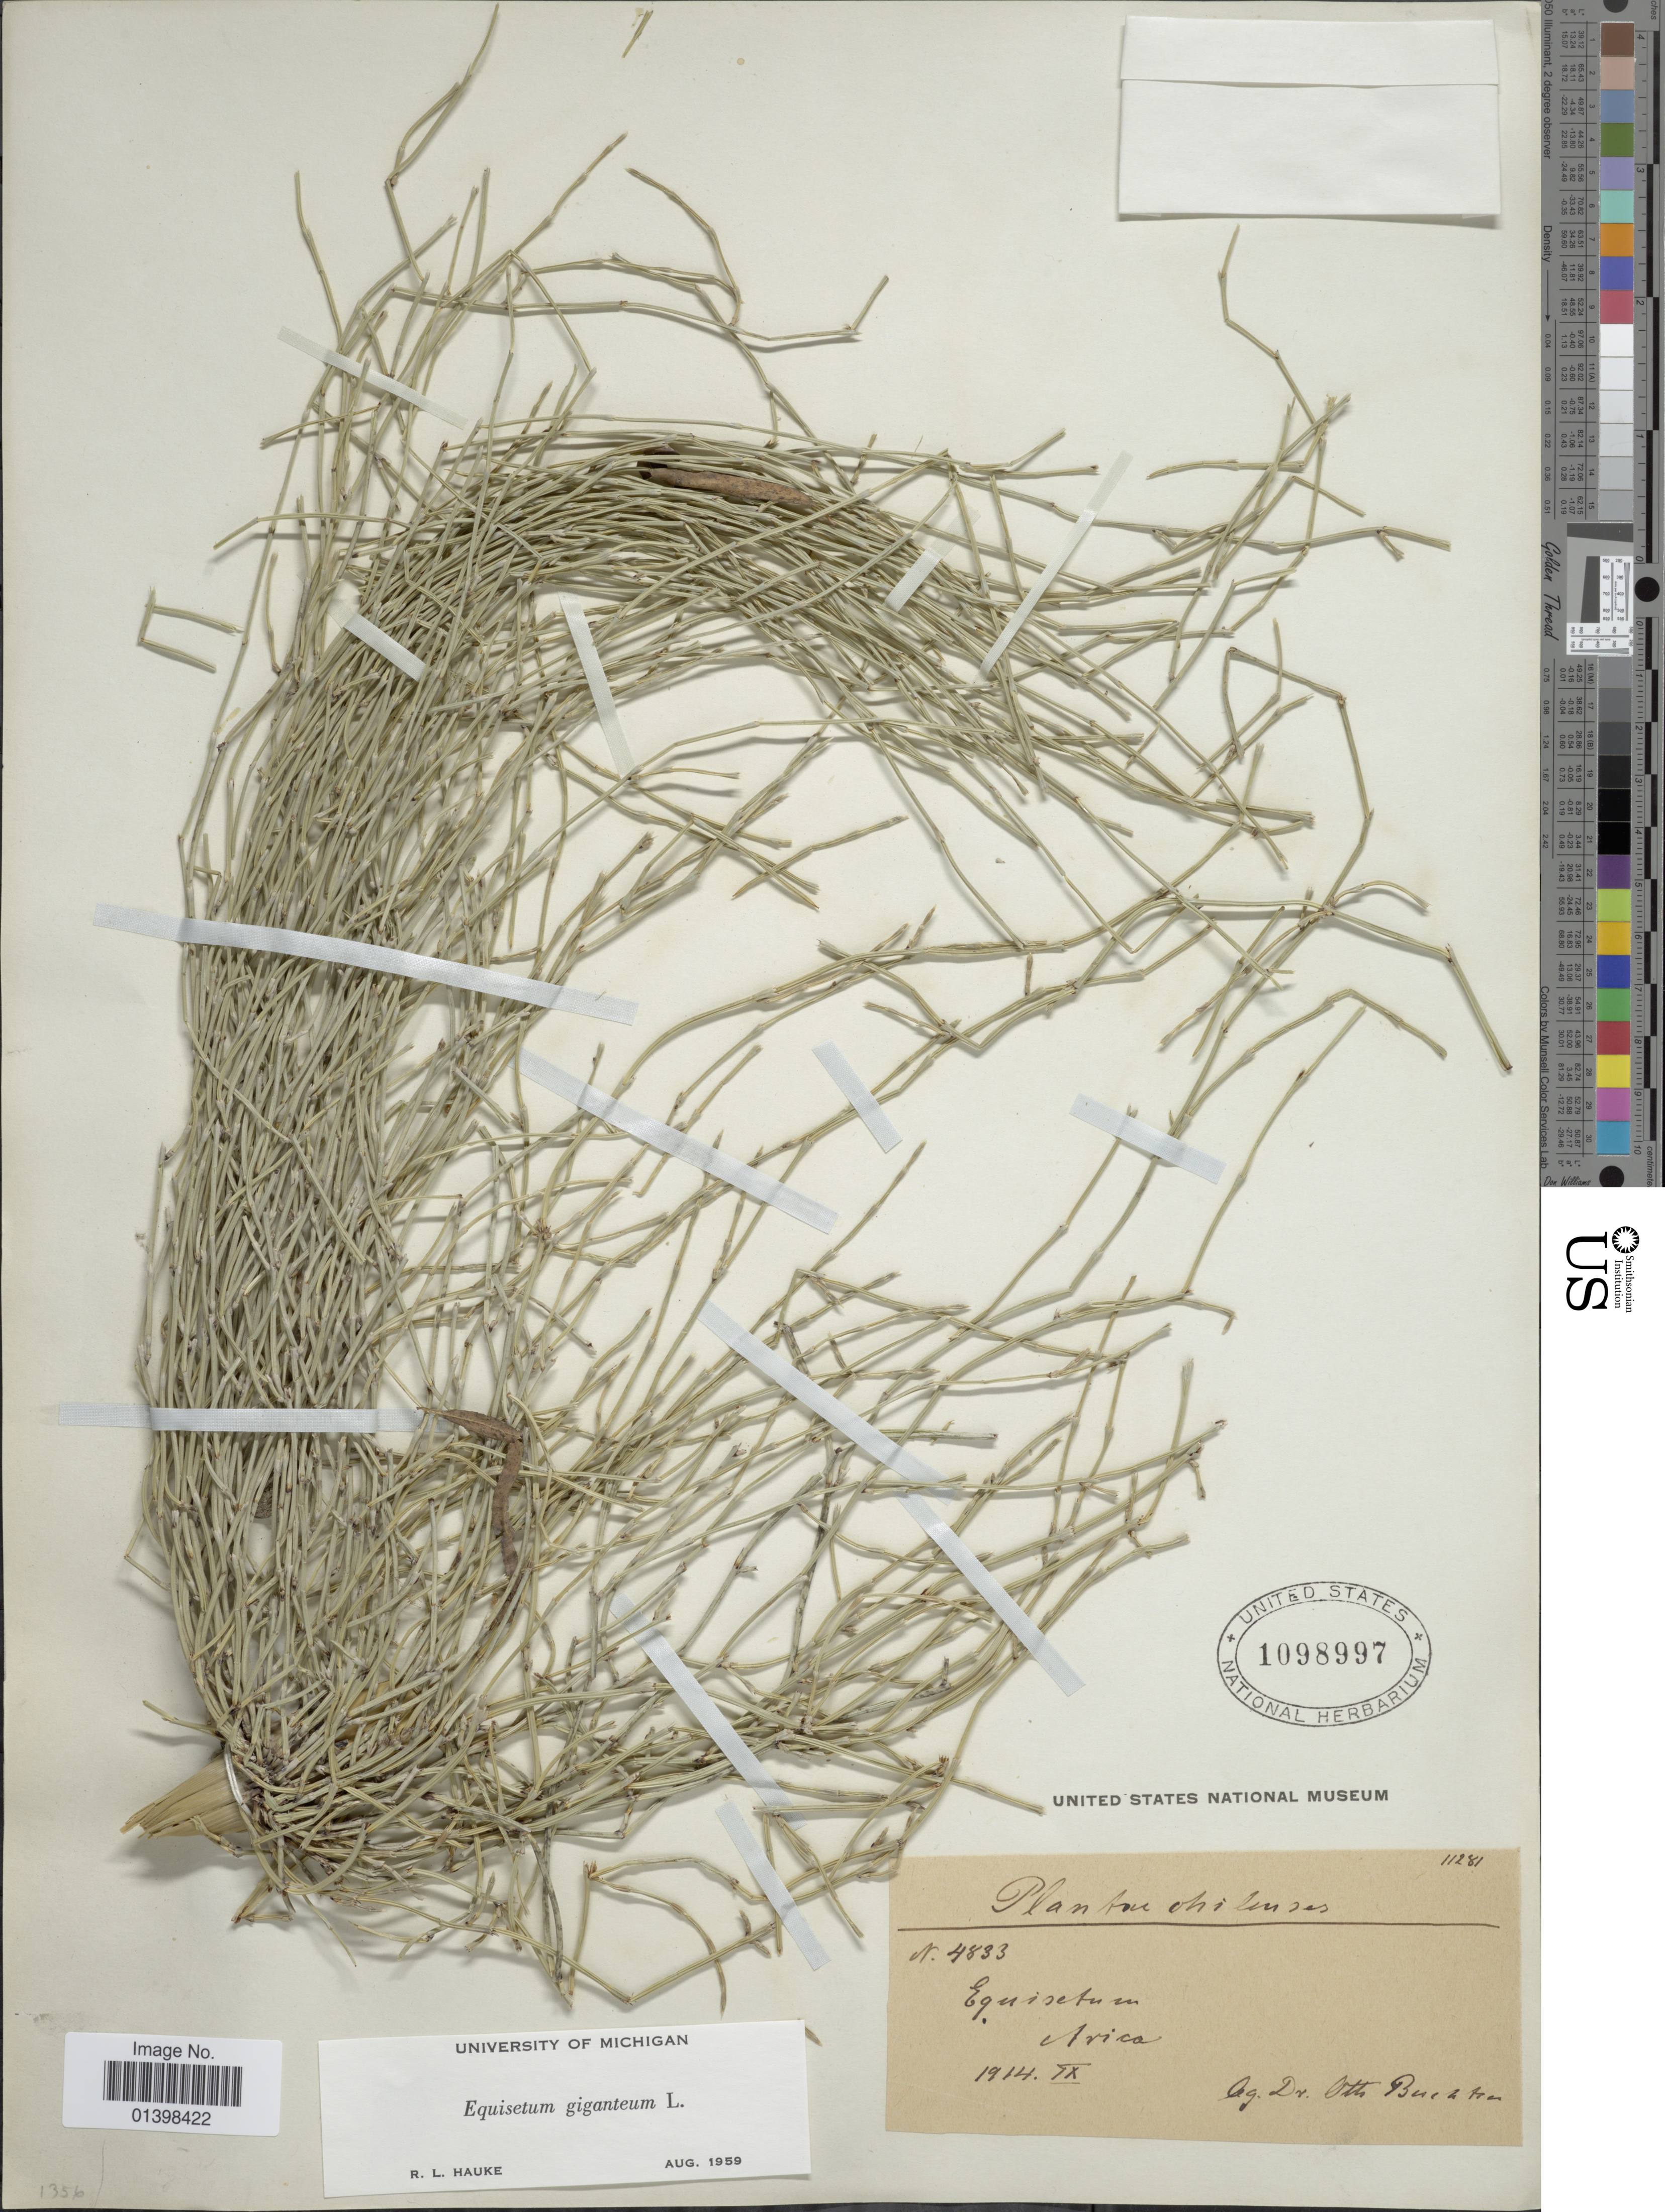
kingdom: Plantae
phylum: Tracheophyta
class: Polypodiopsida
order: Equisetales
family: Equisetaceae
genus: Equisetum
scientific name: Equisetum giganteum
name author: L.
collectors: O. Buchtien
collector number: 4833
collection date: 1914-09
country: Chile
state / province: Arica y Parinacota (XV)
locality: Arica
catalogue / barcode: US 1098997